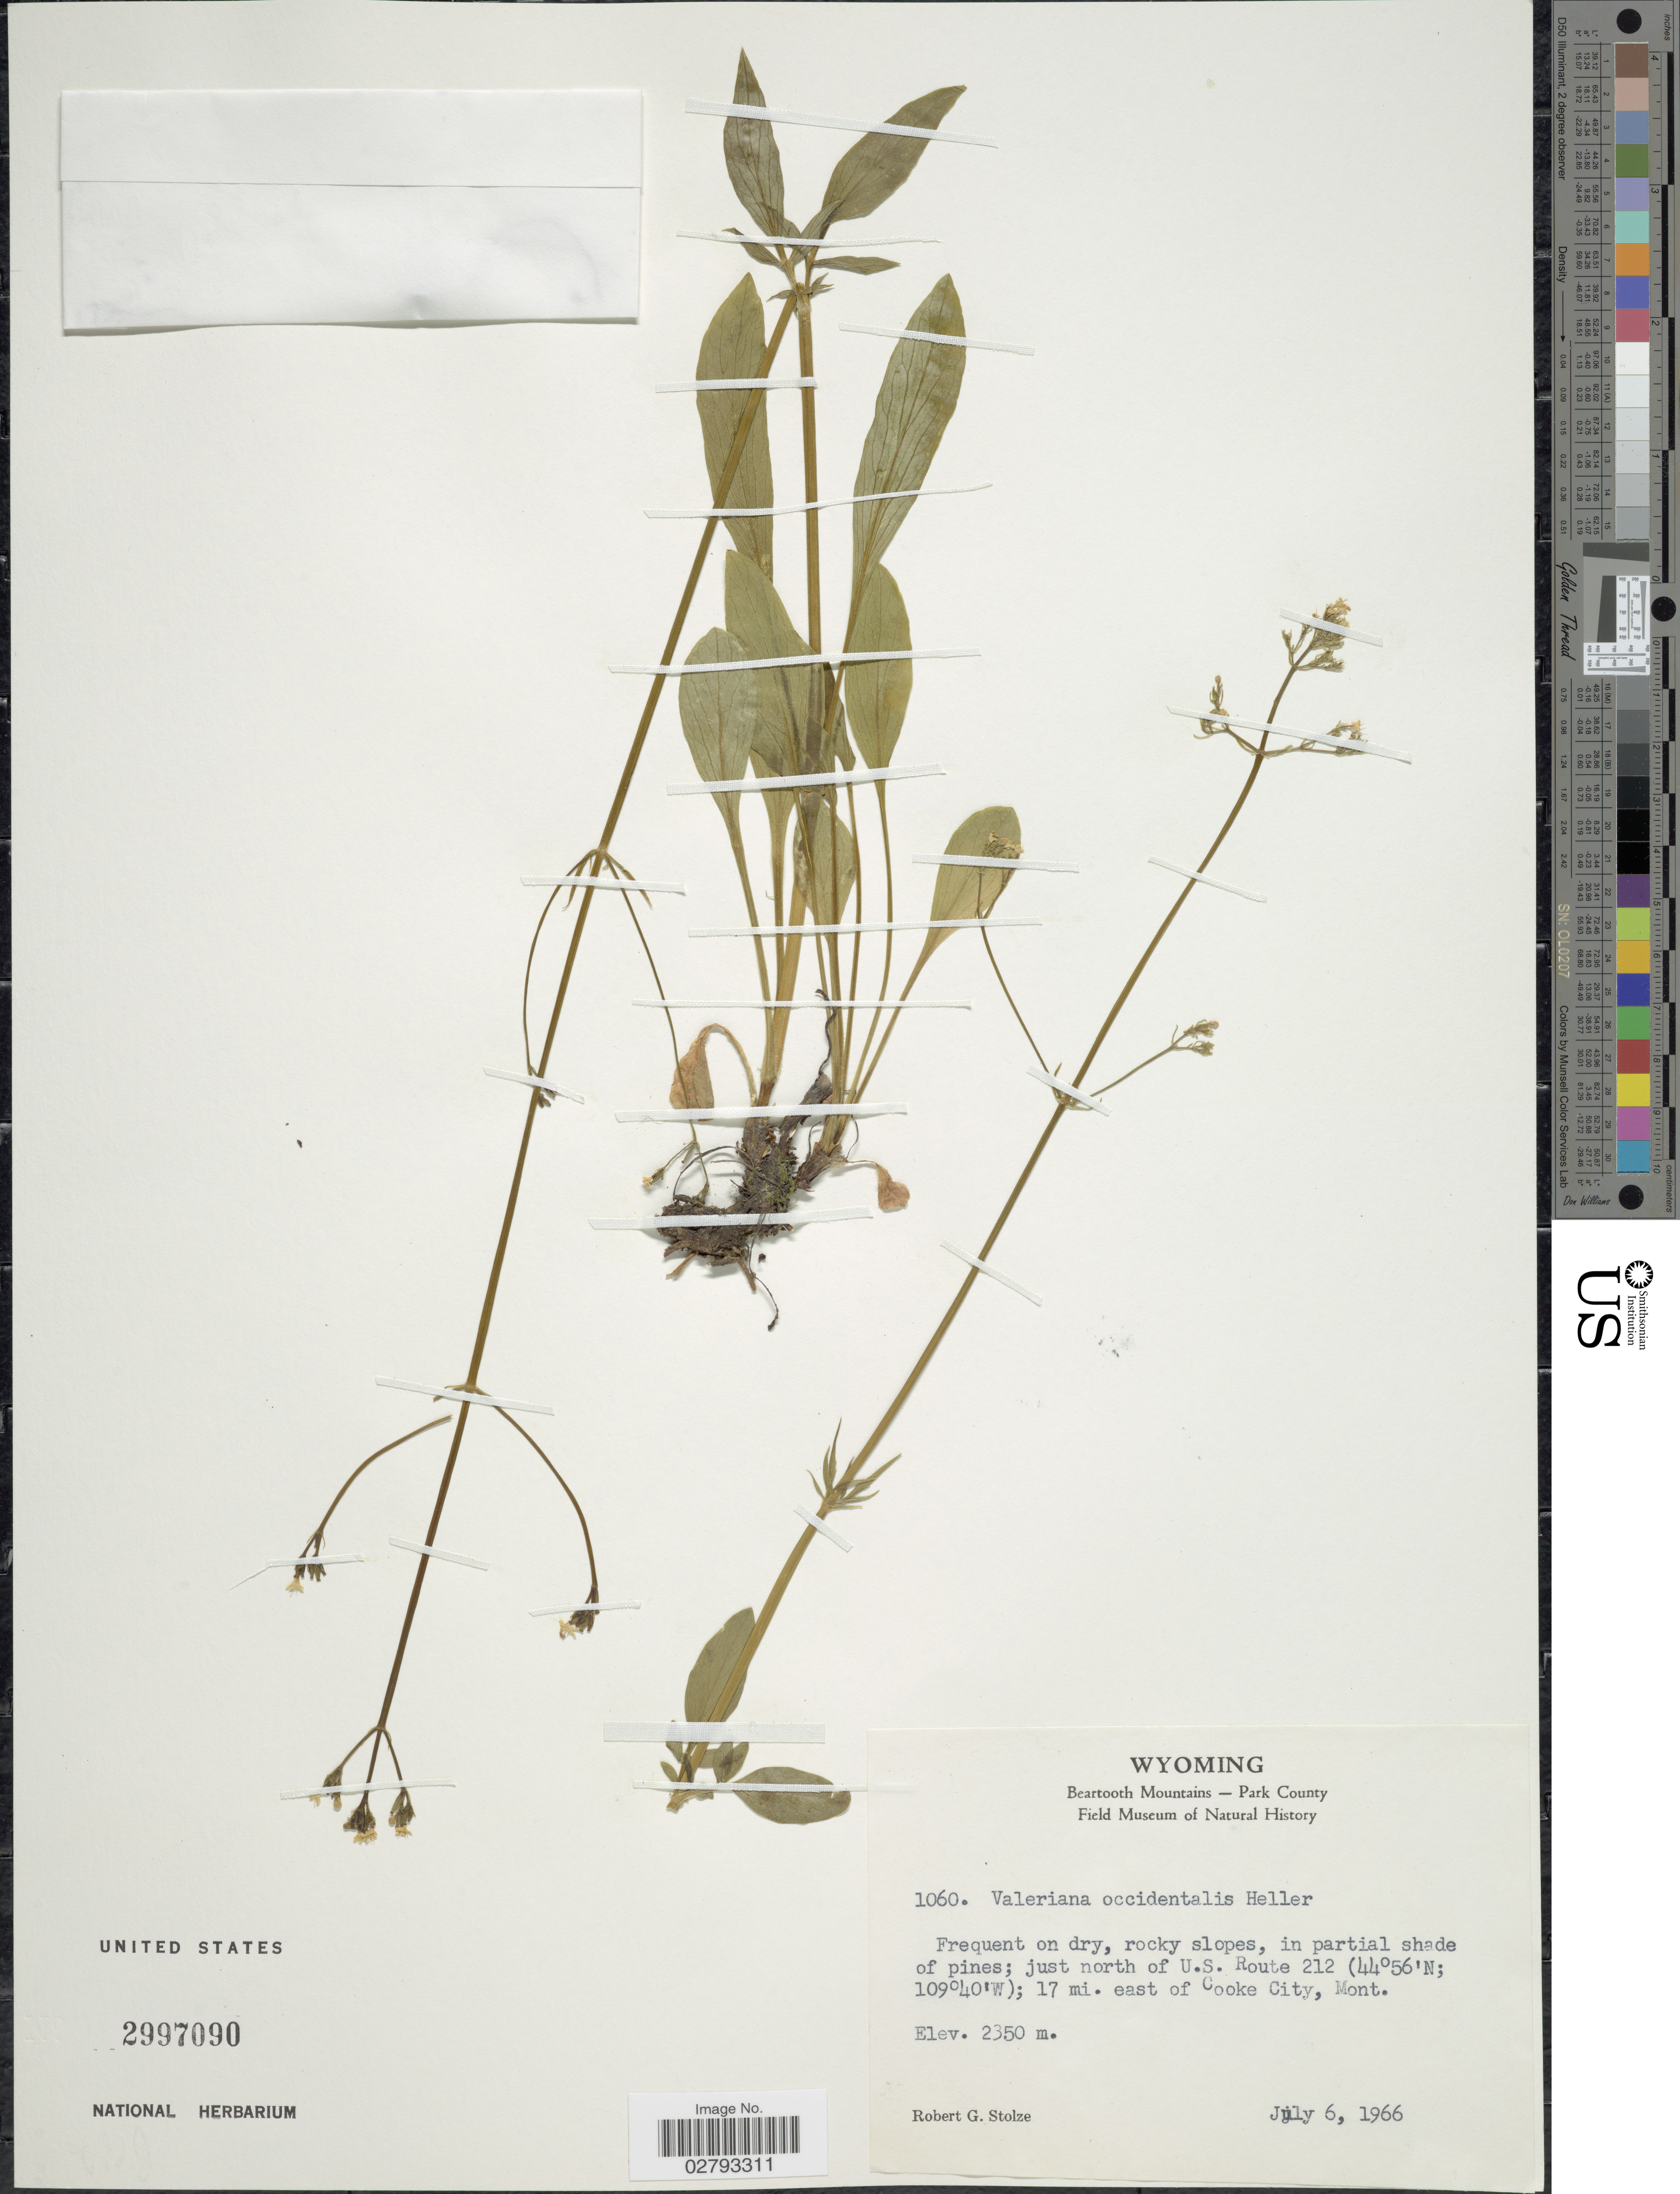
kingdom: Plantae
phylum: Tracheophyta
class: Magnoliopsida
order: Dipsacales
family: Caprifoliaceae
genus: Valeriana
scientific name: Valeriana occidentalis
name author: A. Heller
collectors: R. G. Stolze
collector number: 1060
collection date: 1966-07-06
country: United States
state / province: Wyoming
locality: Beartooth Mountains - Park County, just north of U.S. Route 212, 17 mi. east of Cooke City.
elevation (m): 2350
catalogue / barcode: US 2997090